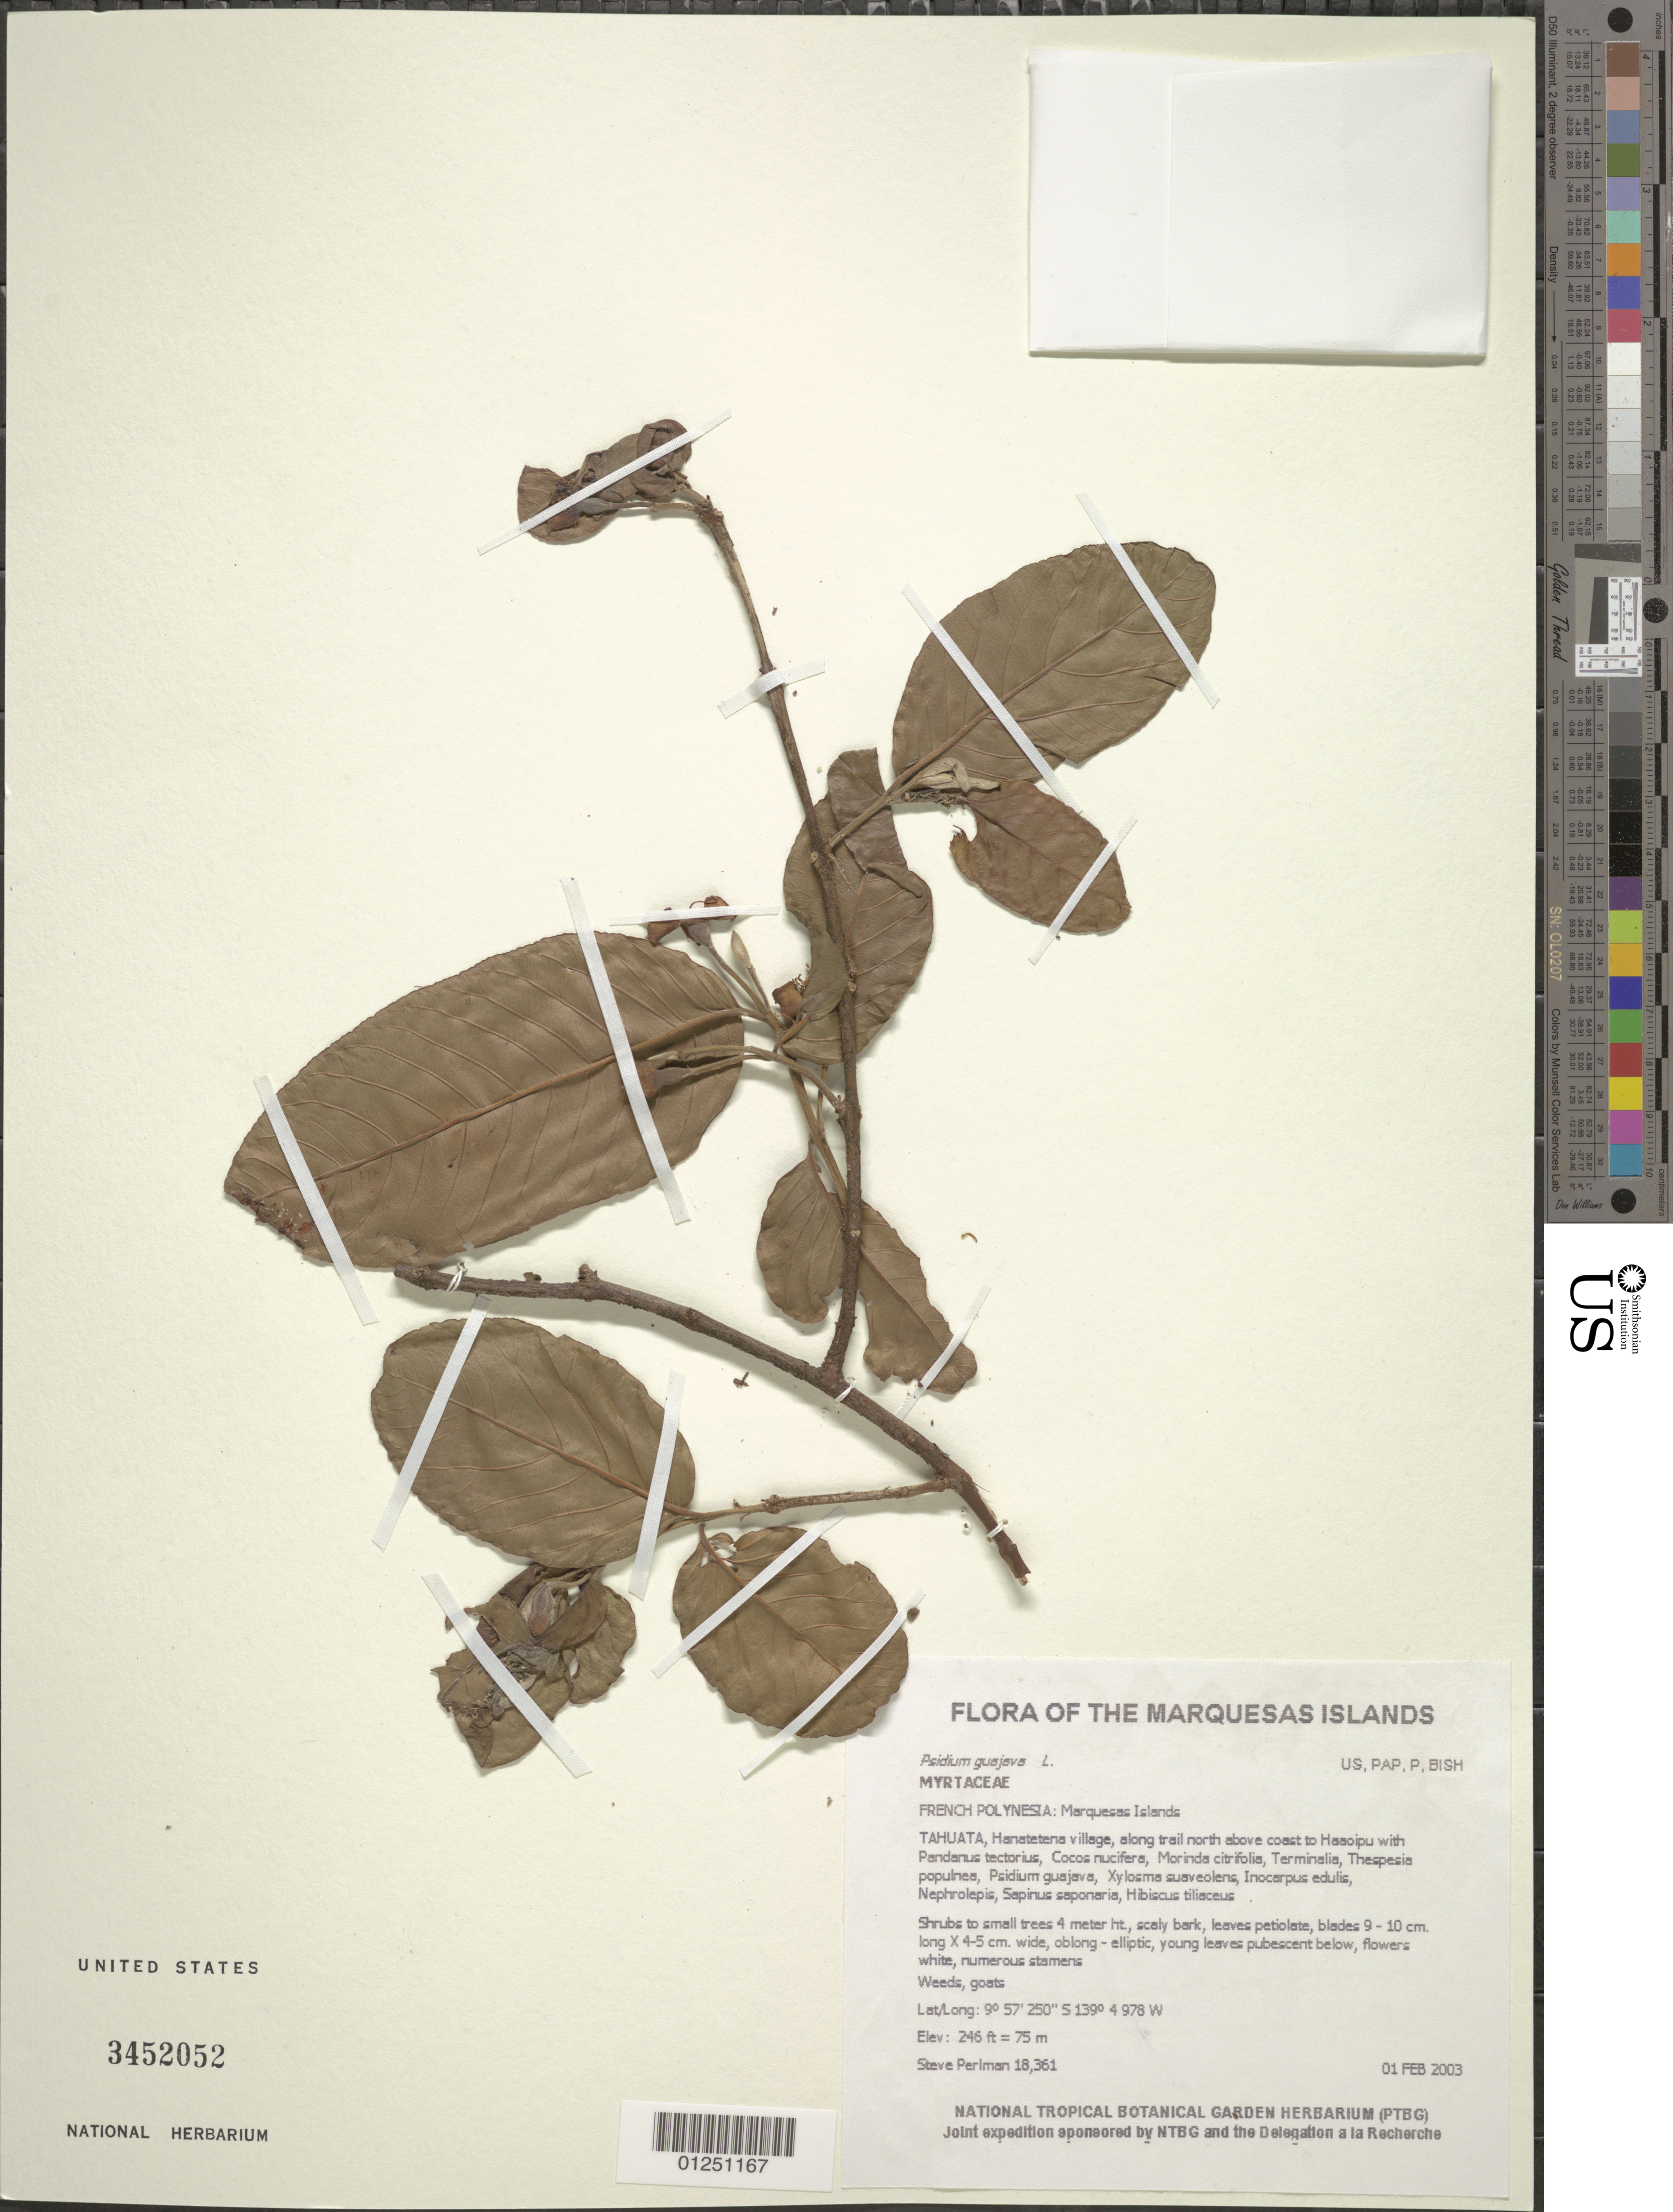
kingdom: Plantae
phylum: Tracheophyta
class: Magnoliopsida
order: Myrtales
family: Myrtaceae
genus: Psidium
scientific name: Psidium guajava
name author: L.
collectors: S. P. Perlman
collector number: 18361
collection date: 2003-02-01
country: French Polynesia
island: Tahuata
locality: Hanatetena village, along trail above coast to Haaoipo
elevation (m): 75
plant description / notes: Weeds, goats, pigs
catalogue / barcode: US 3452052